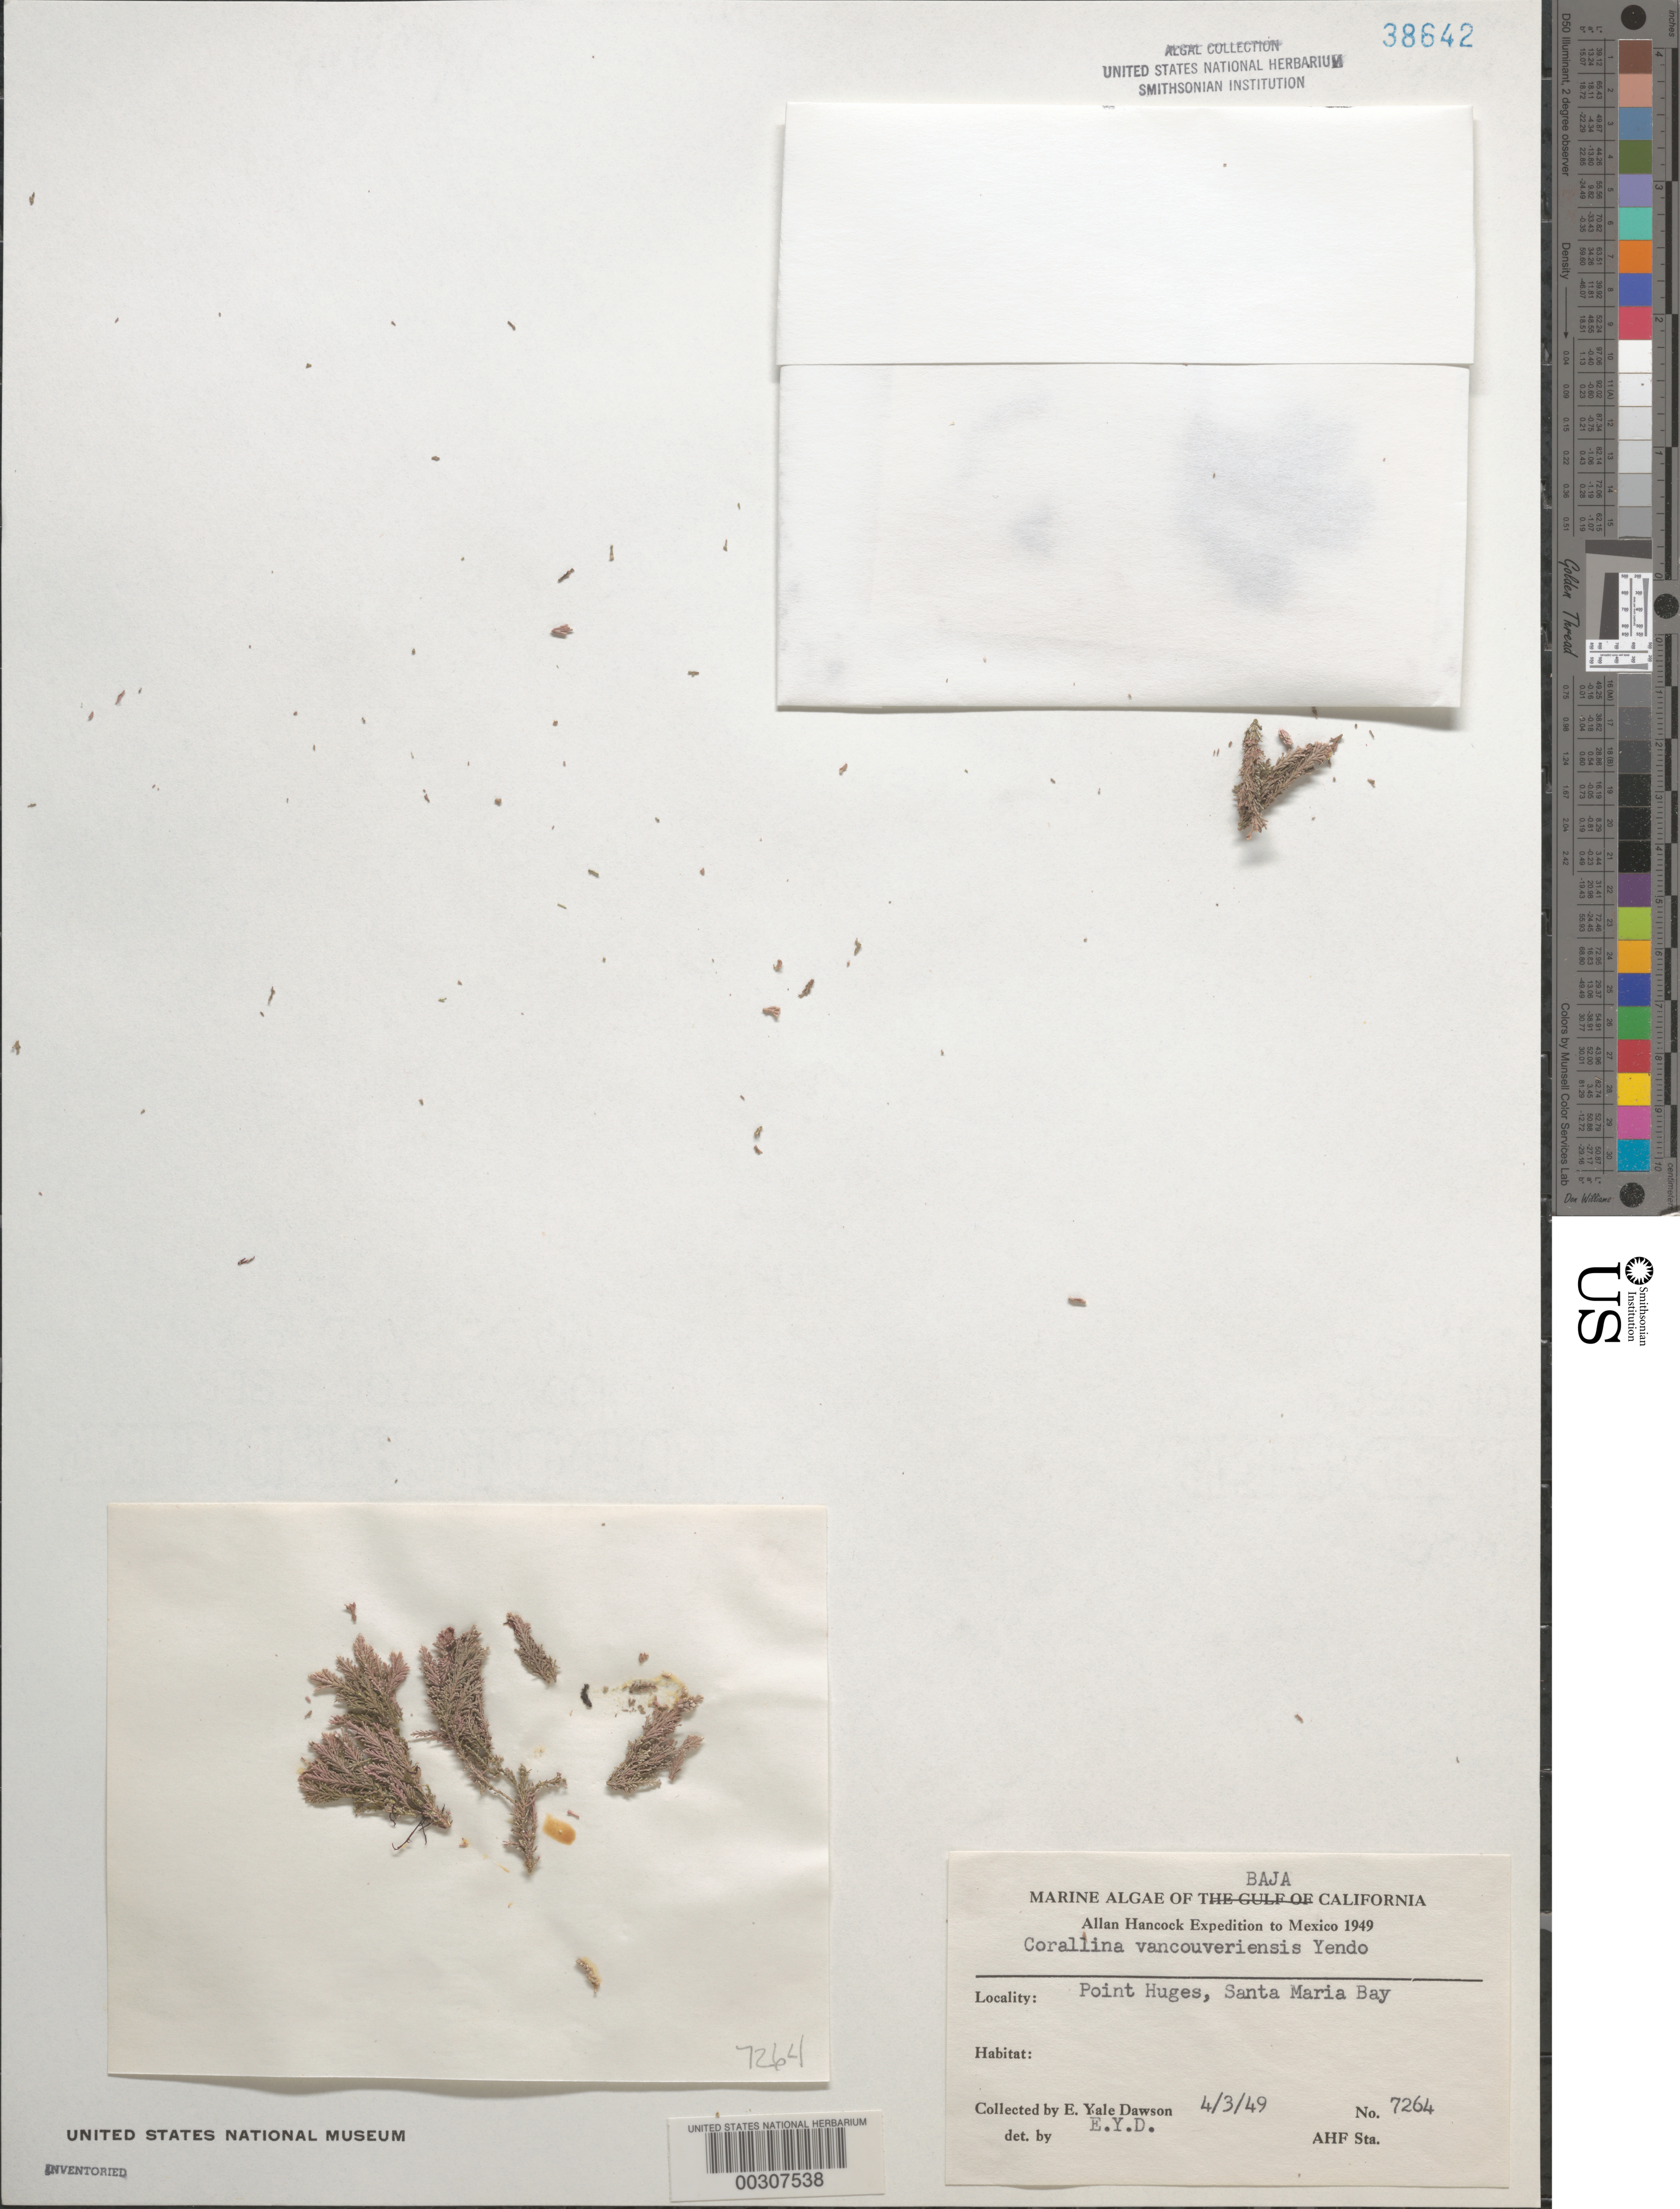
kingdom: Plantae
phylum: Rhodophyta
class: Florideophyceae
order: Corallinales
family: Corallinaceae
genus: Corallina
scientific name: Corallina vancouveriensis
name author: Yendo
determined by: Dawson, E. Y.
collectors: E. Y. Dawson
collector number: EYD 7264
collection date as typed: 03 Apr 1949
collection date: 1949-04-03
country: Mexico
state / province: Baja California Sur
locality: Punta Hughes, Bahia Santa Maria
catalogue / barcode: US 38642